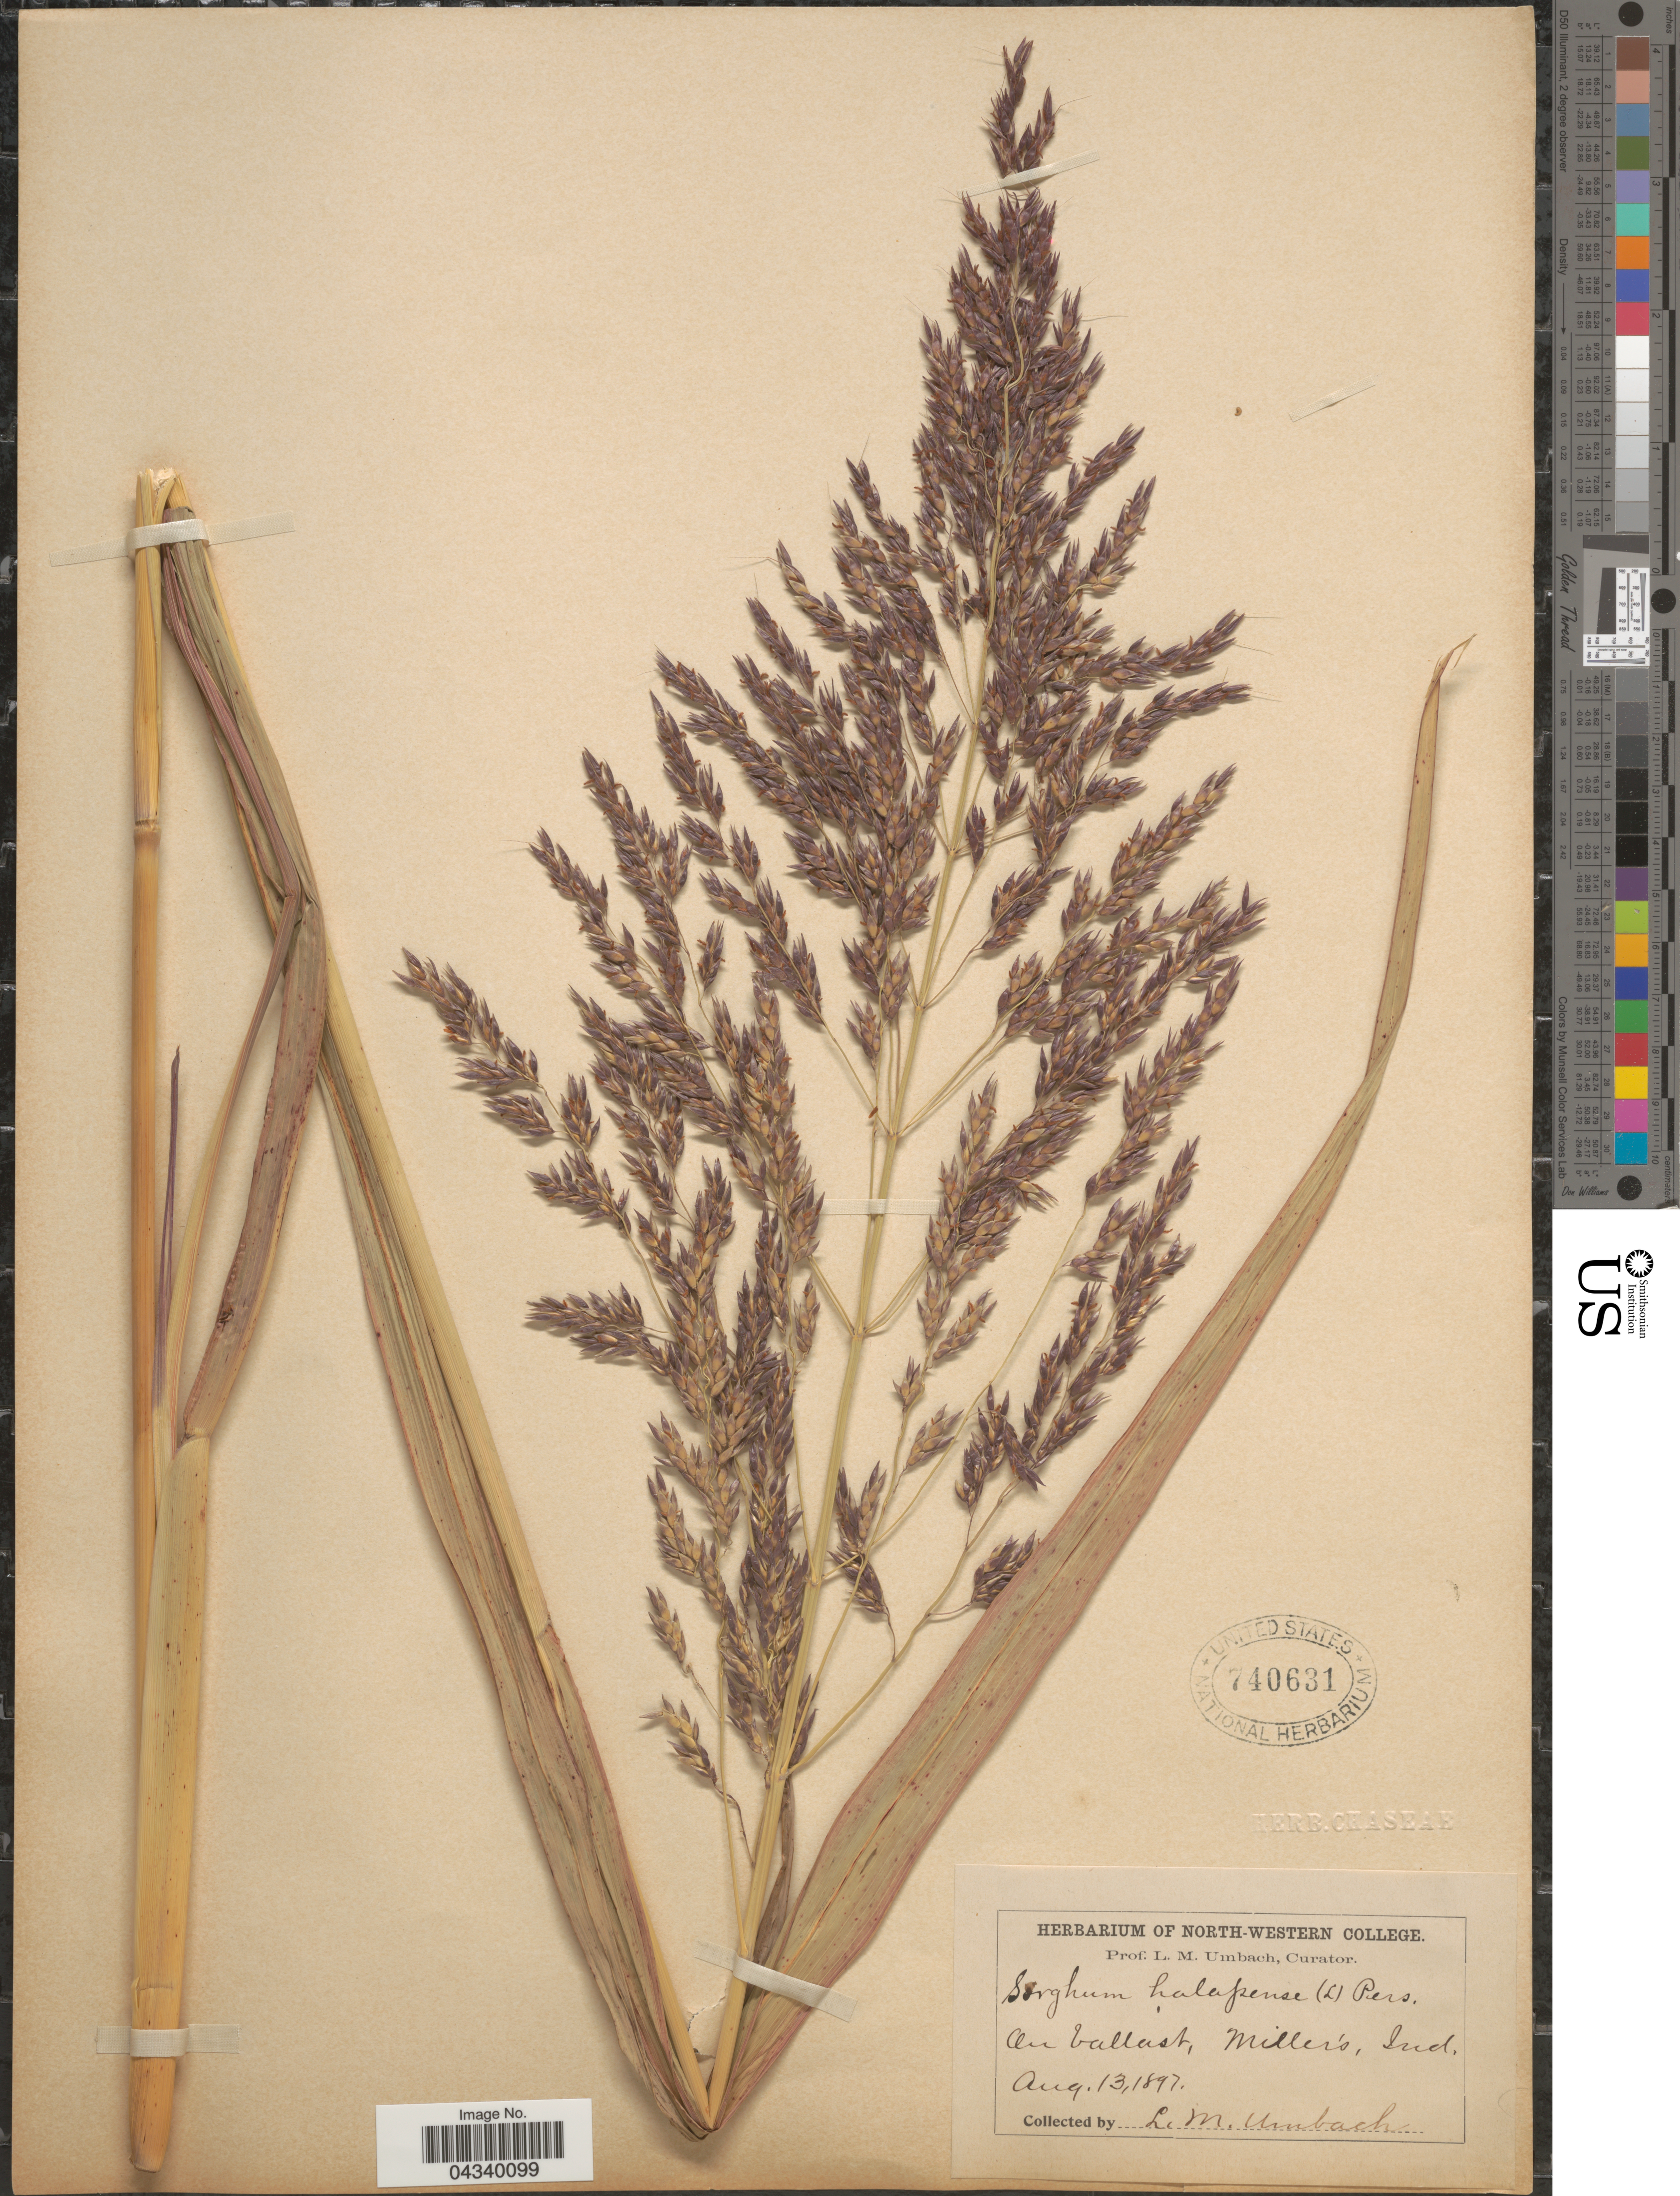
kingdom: Plantae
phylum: Tracheophyta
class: Liliopsida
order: Poales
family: Poaceae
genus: Sorghum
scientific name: Sorghum halepense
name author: (L.) Pers.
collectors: L. M. Umbach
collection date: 1897-08-13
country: United States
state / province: Indiana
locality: On ballast, Miller's.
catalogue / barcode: US 740631